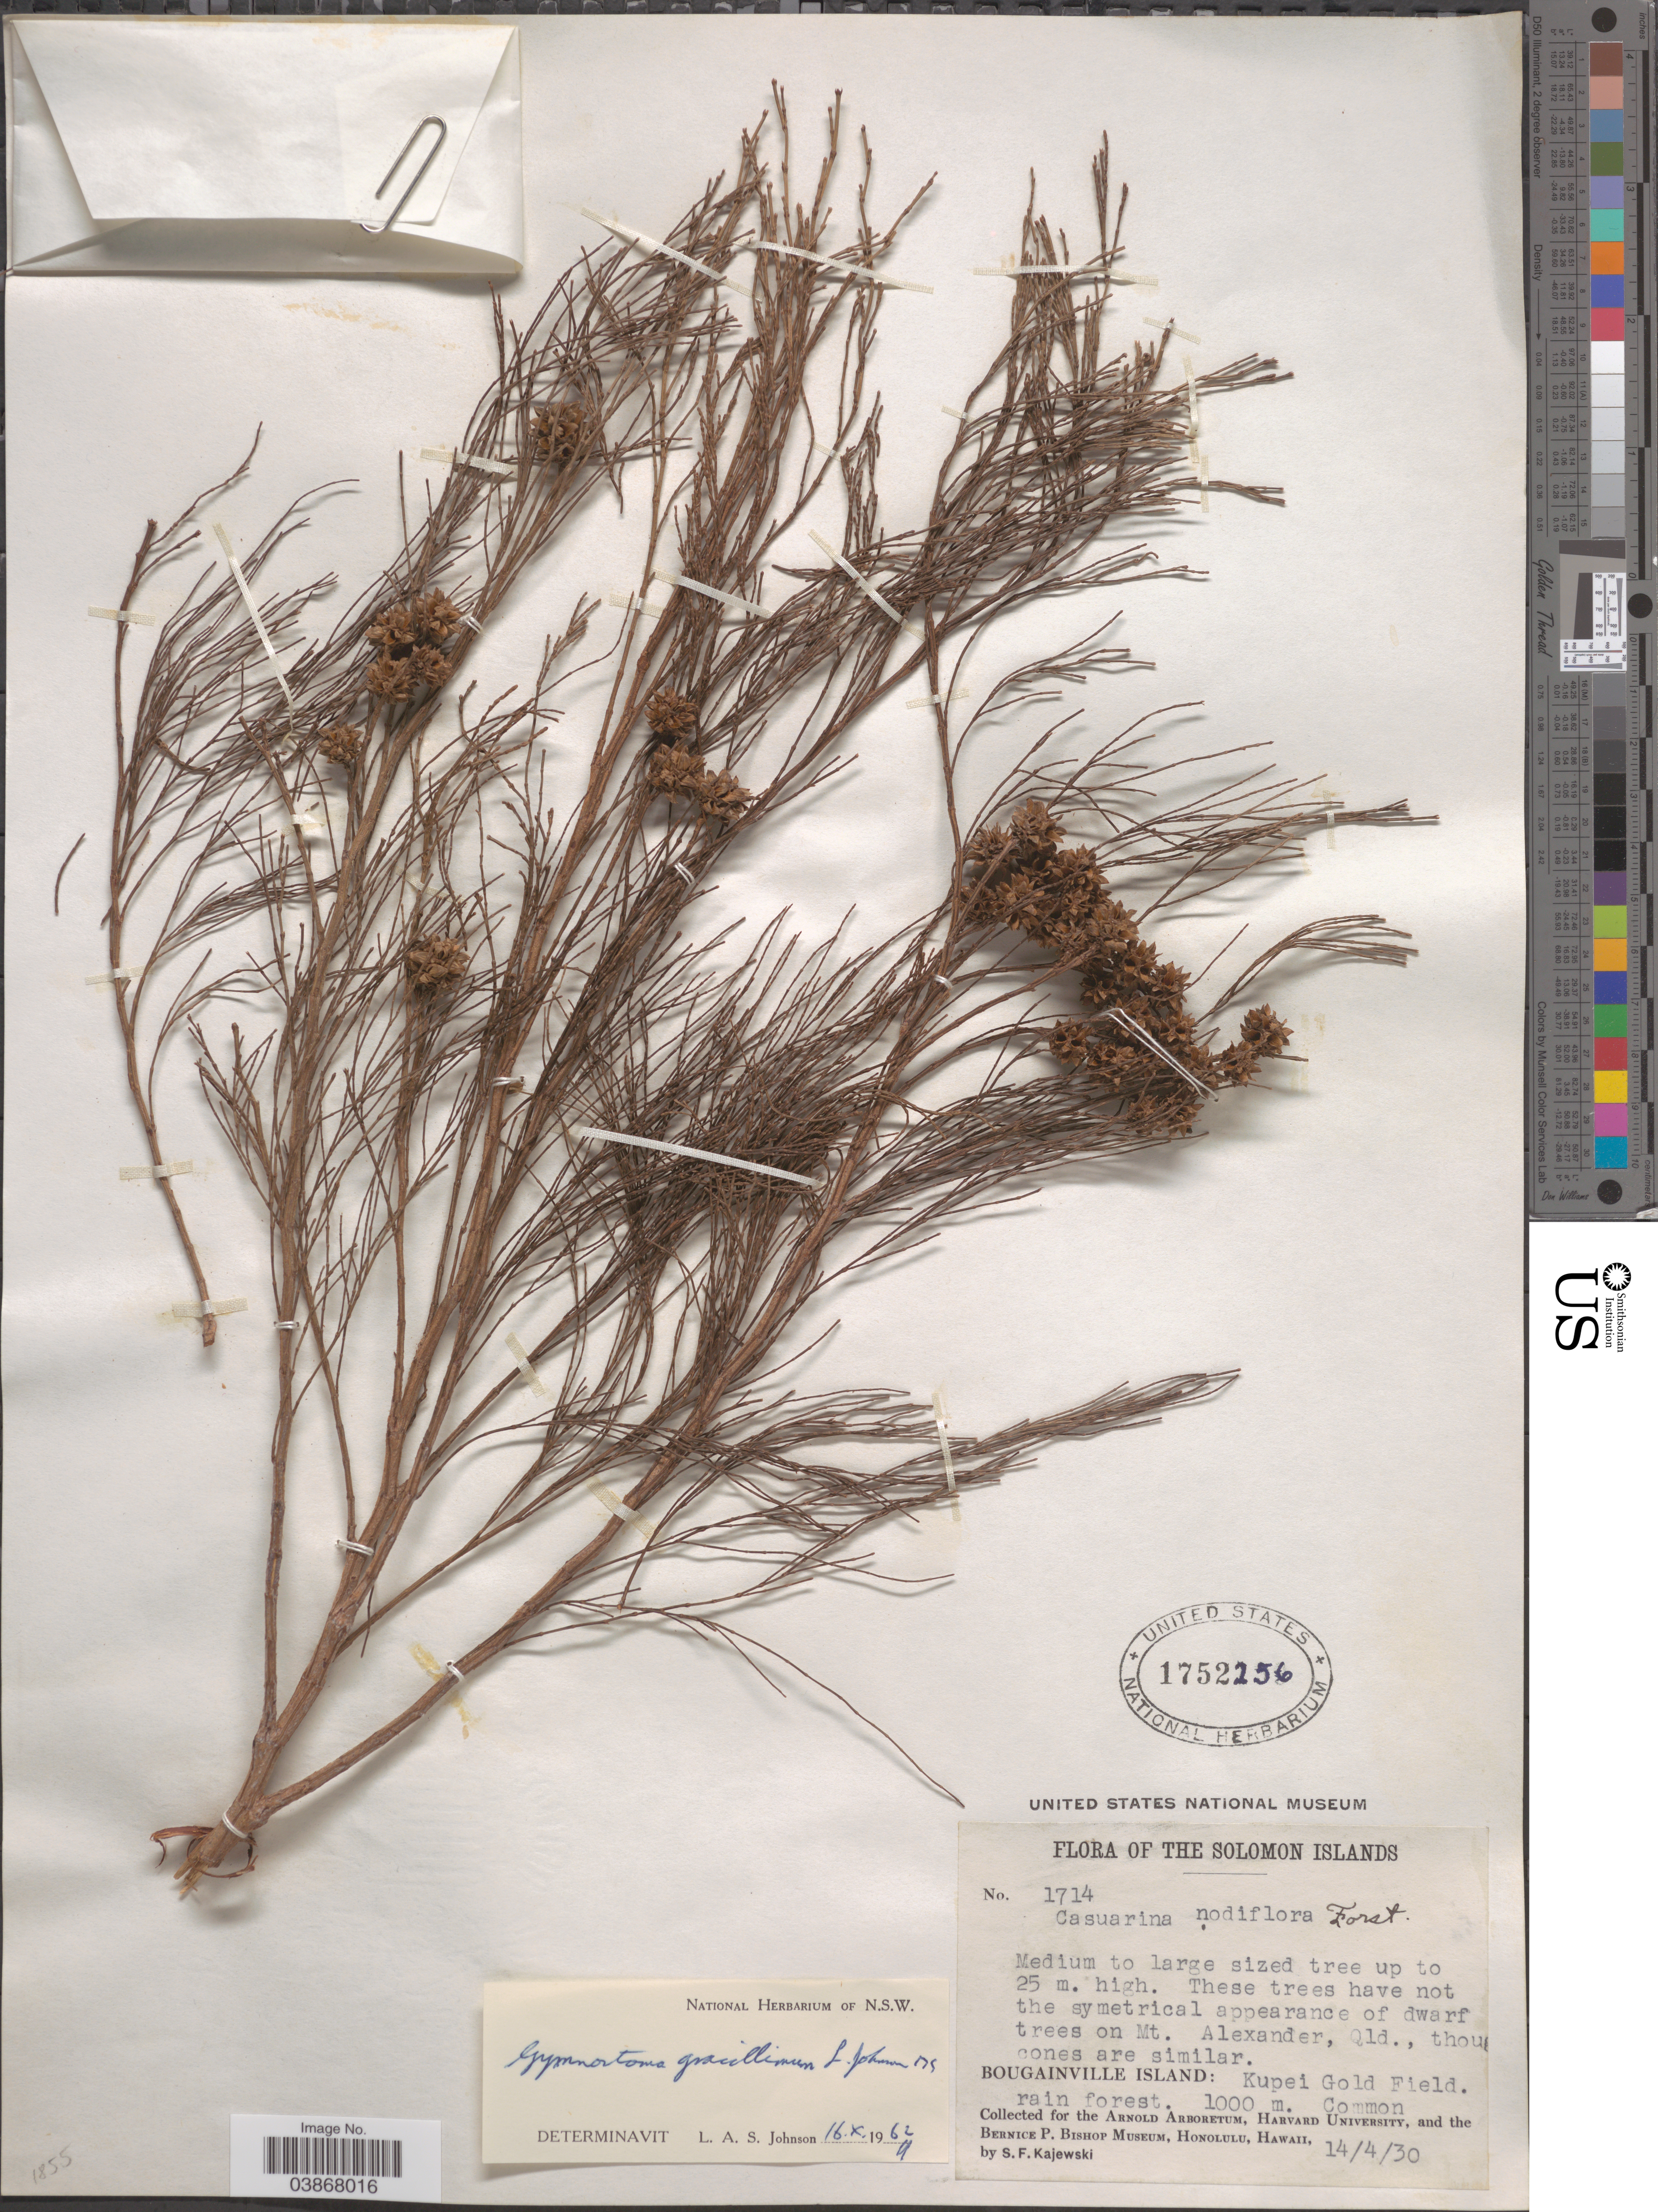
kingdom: Plantae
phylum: Tracheophyta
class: Magnoliopsida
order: Fagales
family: Casuarinaceae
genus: Gymnostoma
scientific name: Gymnostoma gracillimum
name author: L.A.S. Johnson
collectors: S. Kajewski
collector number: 1714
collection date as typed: Transcribed d/m/y: 14/4/30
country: Papua New Guinea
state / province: Bougainville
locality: Bougainville Island: Kupei Gold Field.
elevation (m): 1000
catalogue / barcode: US 1752256